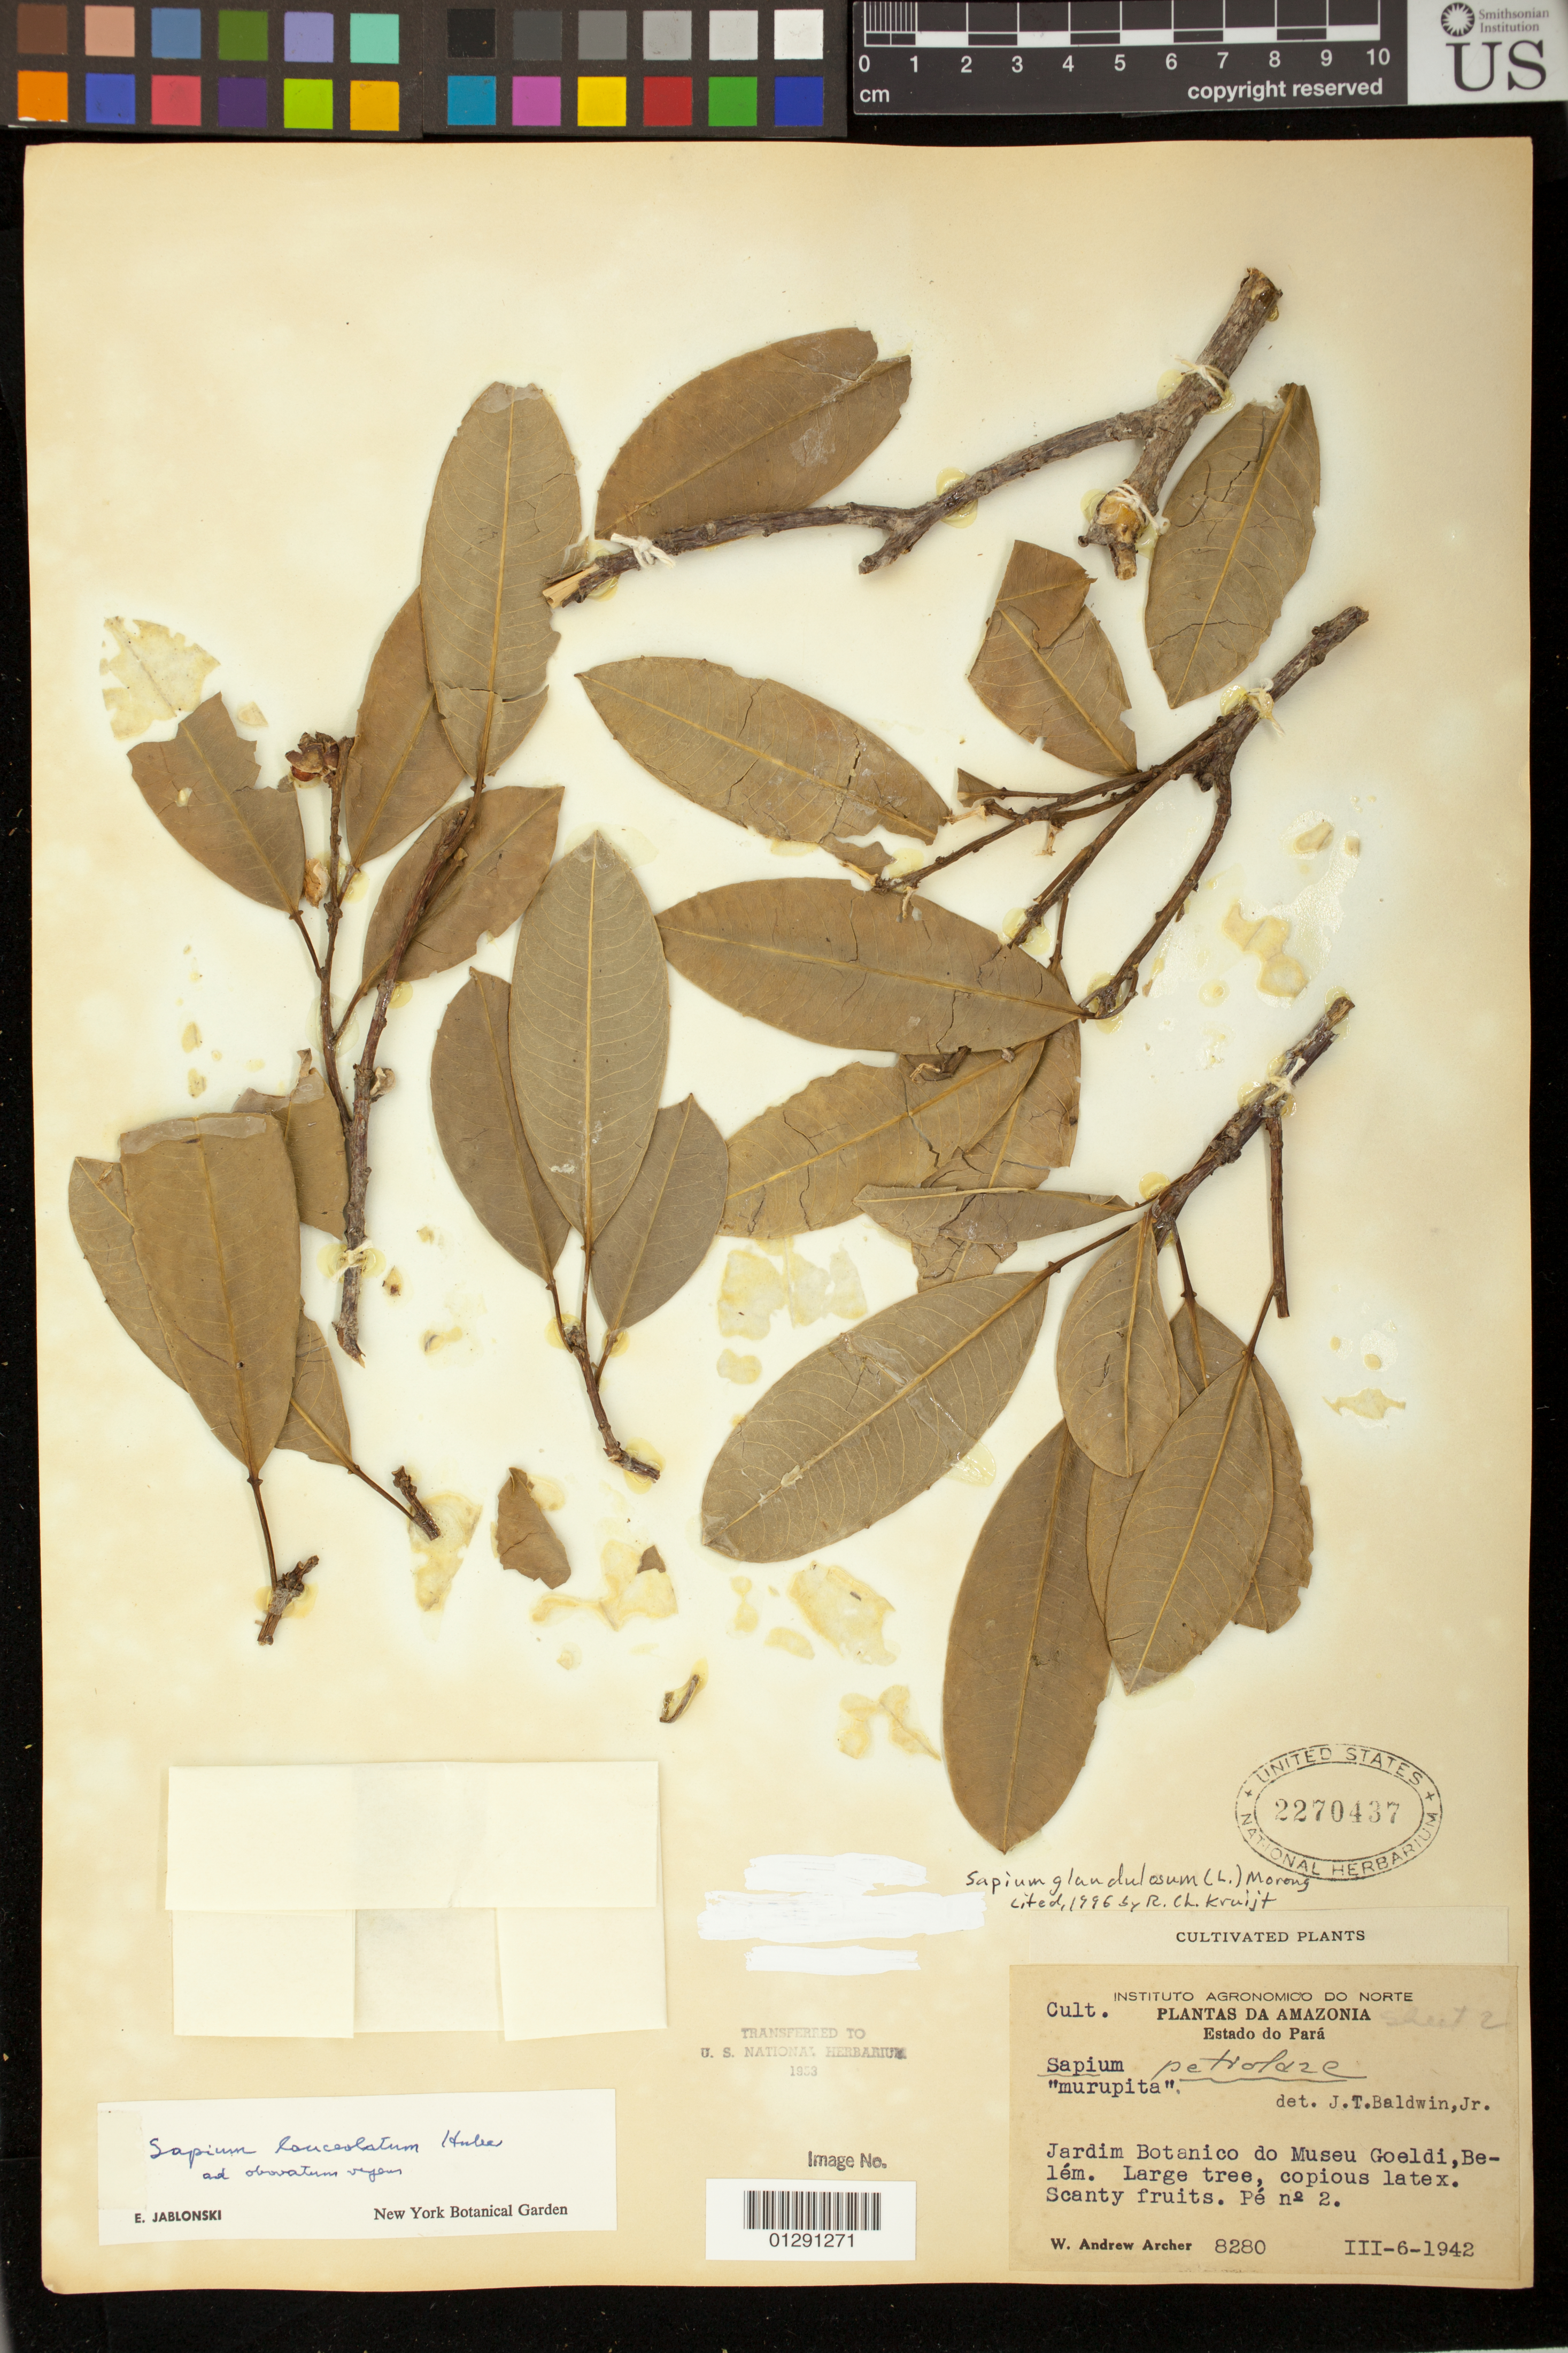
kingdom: Plantae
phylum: Tracheophyta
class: Magnoliopsida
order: Malpighiales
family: Euphorbiaceae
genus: Sapium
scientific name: Sapium glandulatum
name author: (Vell.) Pax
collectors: W. A. Archer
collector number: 8280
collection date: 1942-03-06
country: Brazil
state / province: Para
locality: Jardim Botanico do Museu Goeldi, Belem.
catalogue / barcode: US 2270437